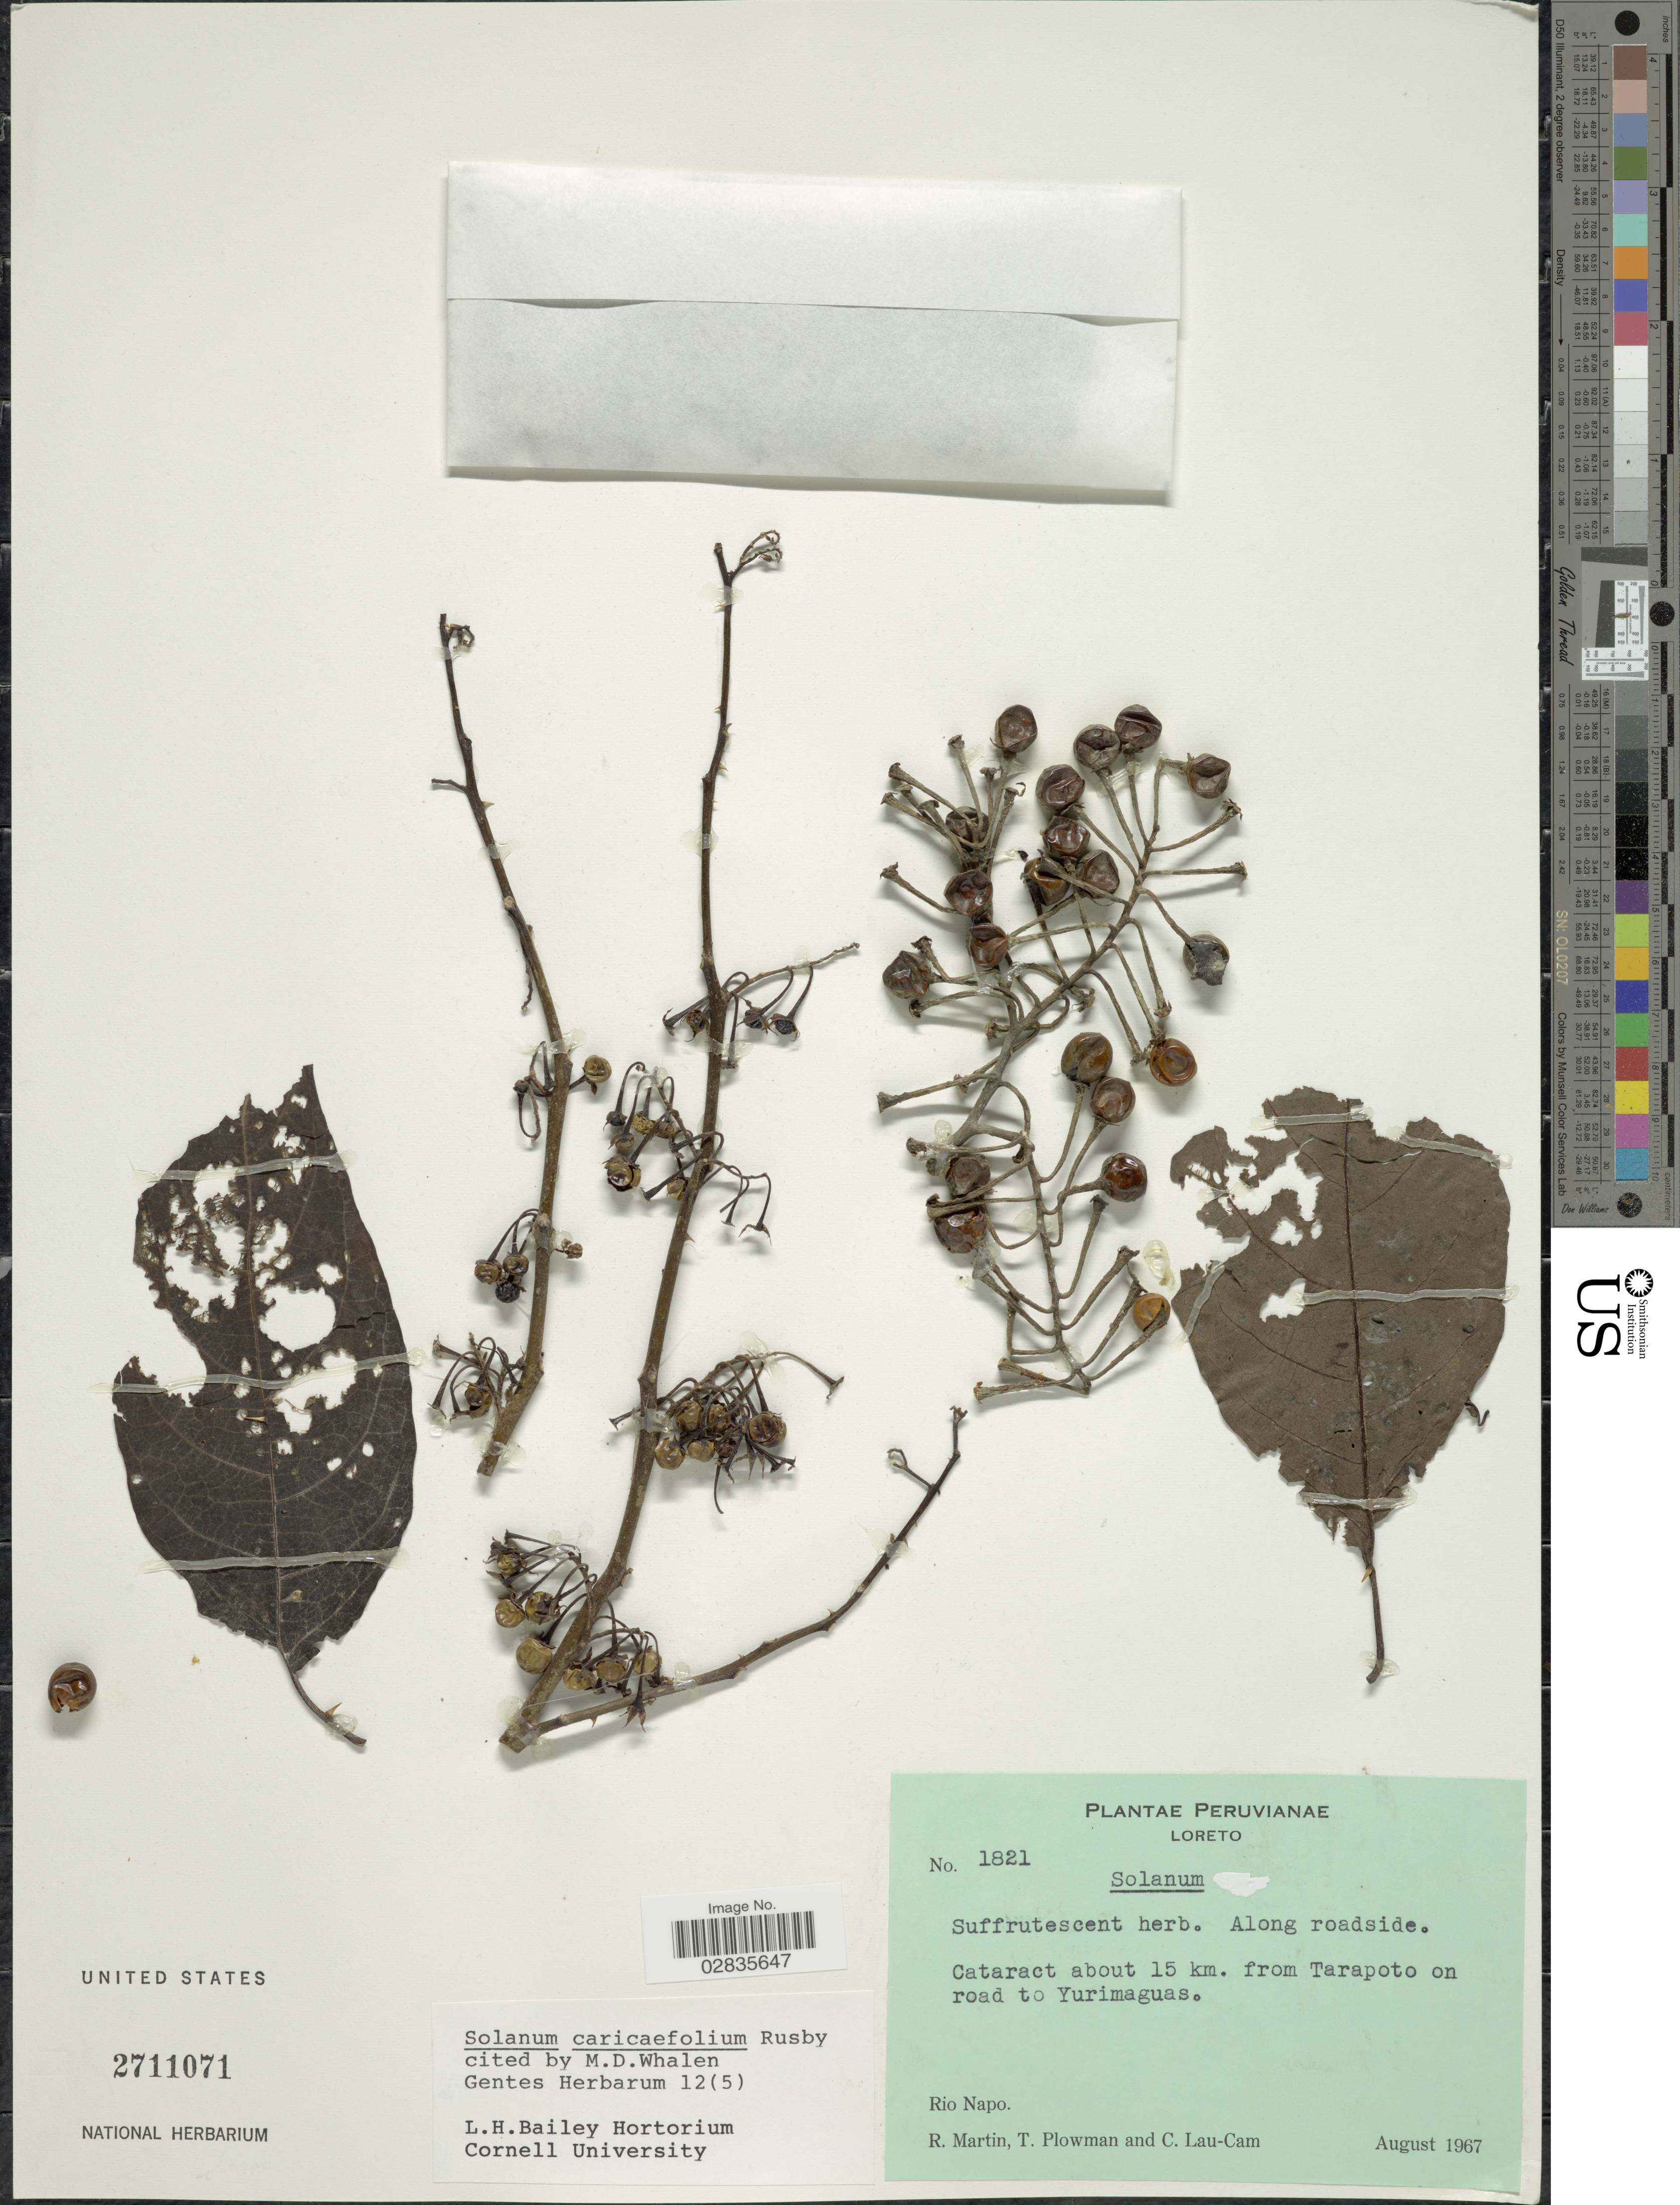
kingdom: Plantae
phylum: Tracheophyta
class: Magnoliopsida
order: Solanales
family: Solanaceae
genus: Solanum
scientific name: Solanum caricaefolium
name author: Rusby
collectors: R. Martin, T. Plowman & C. Lau-Cam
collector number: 1821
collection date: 1967-08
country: Peru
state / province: Loreto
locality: Cataract about 15 km. from Tarapoto on road to Yurimaguas, Rio Napo.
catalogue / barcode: US 2711071